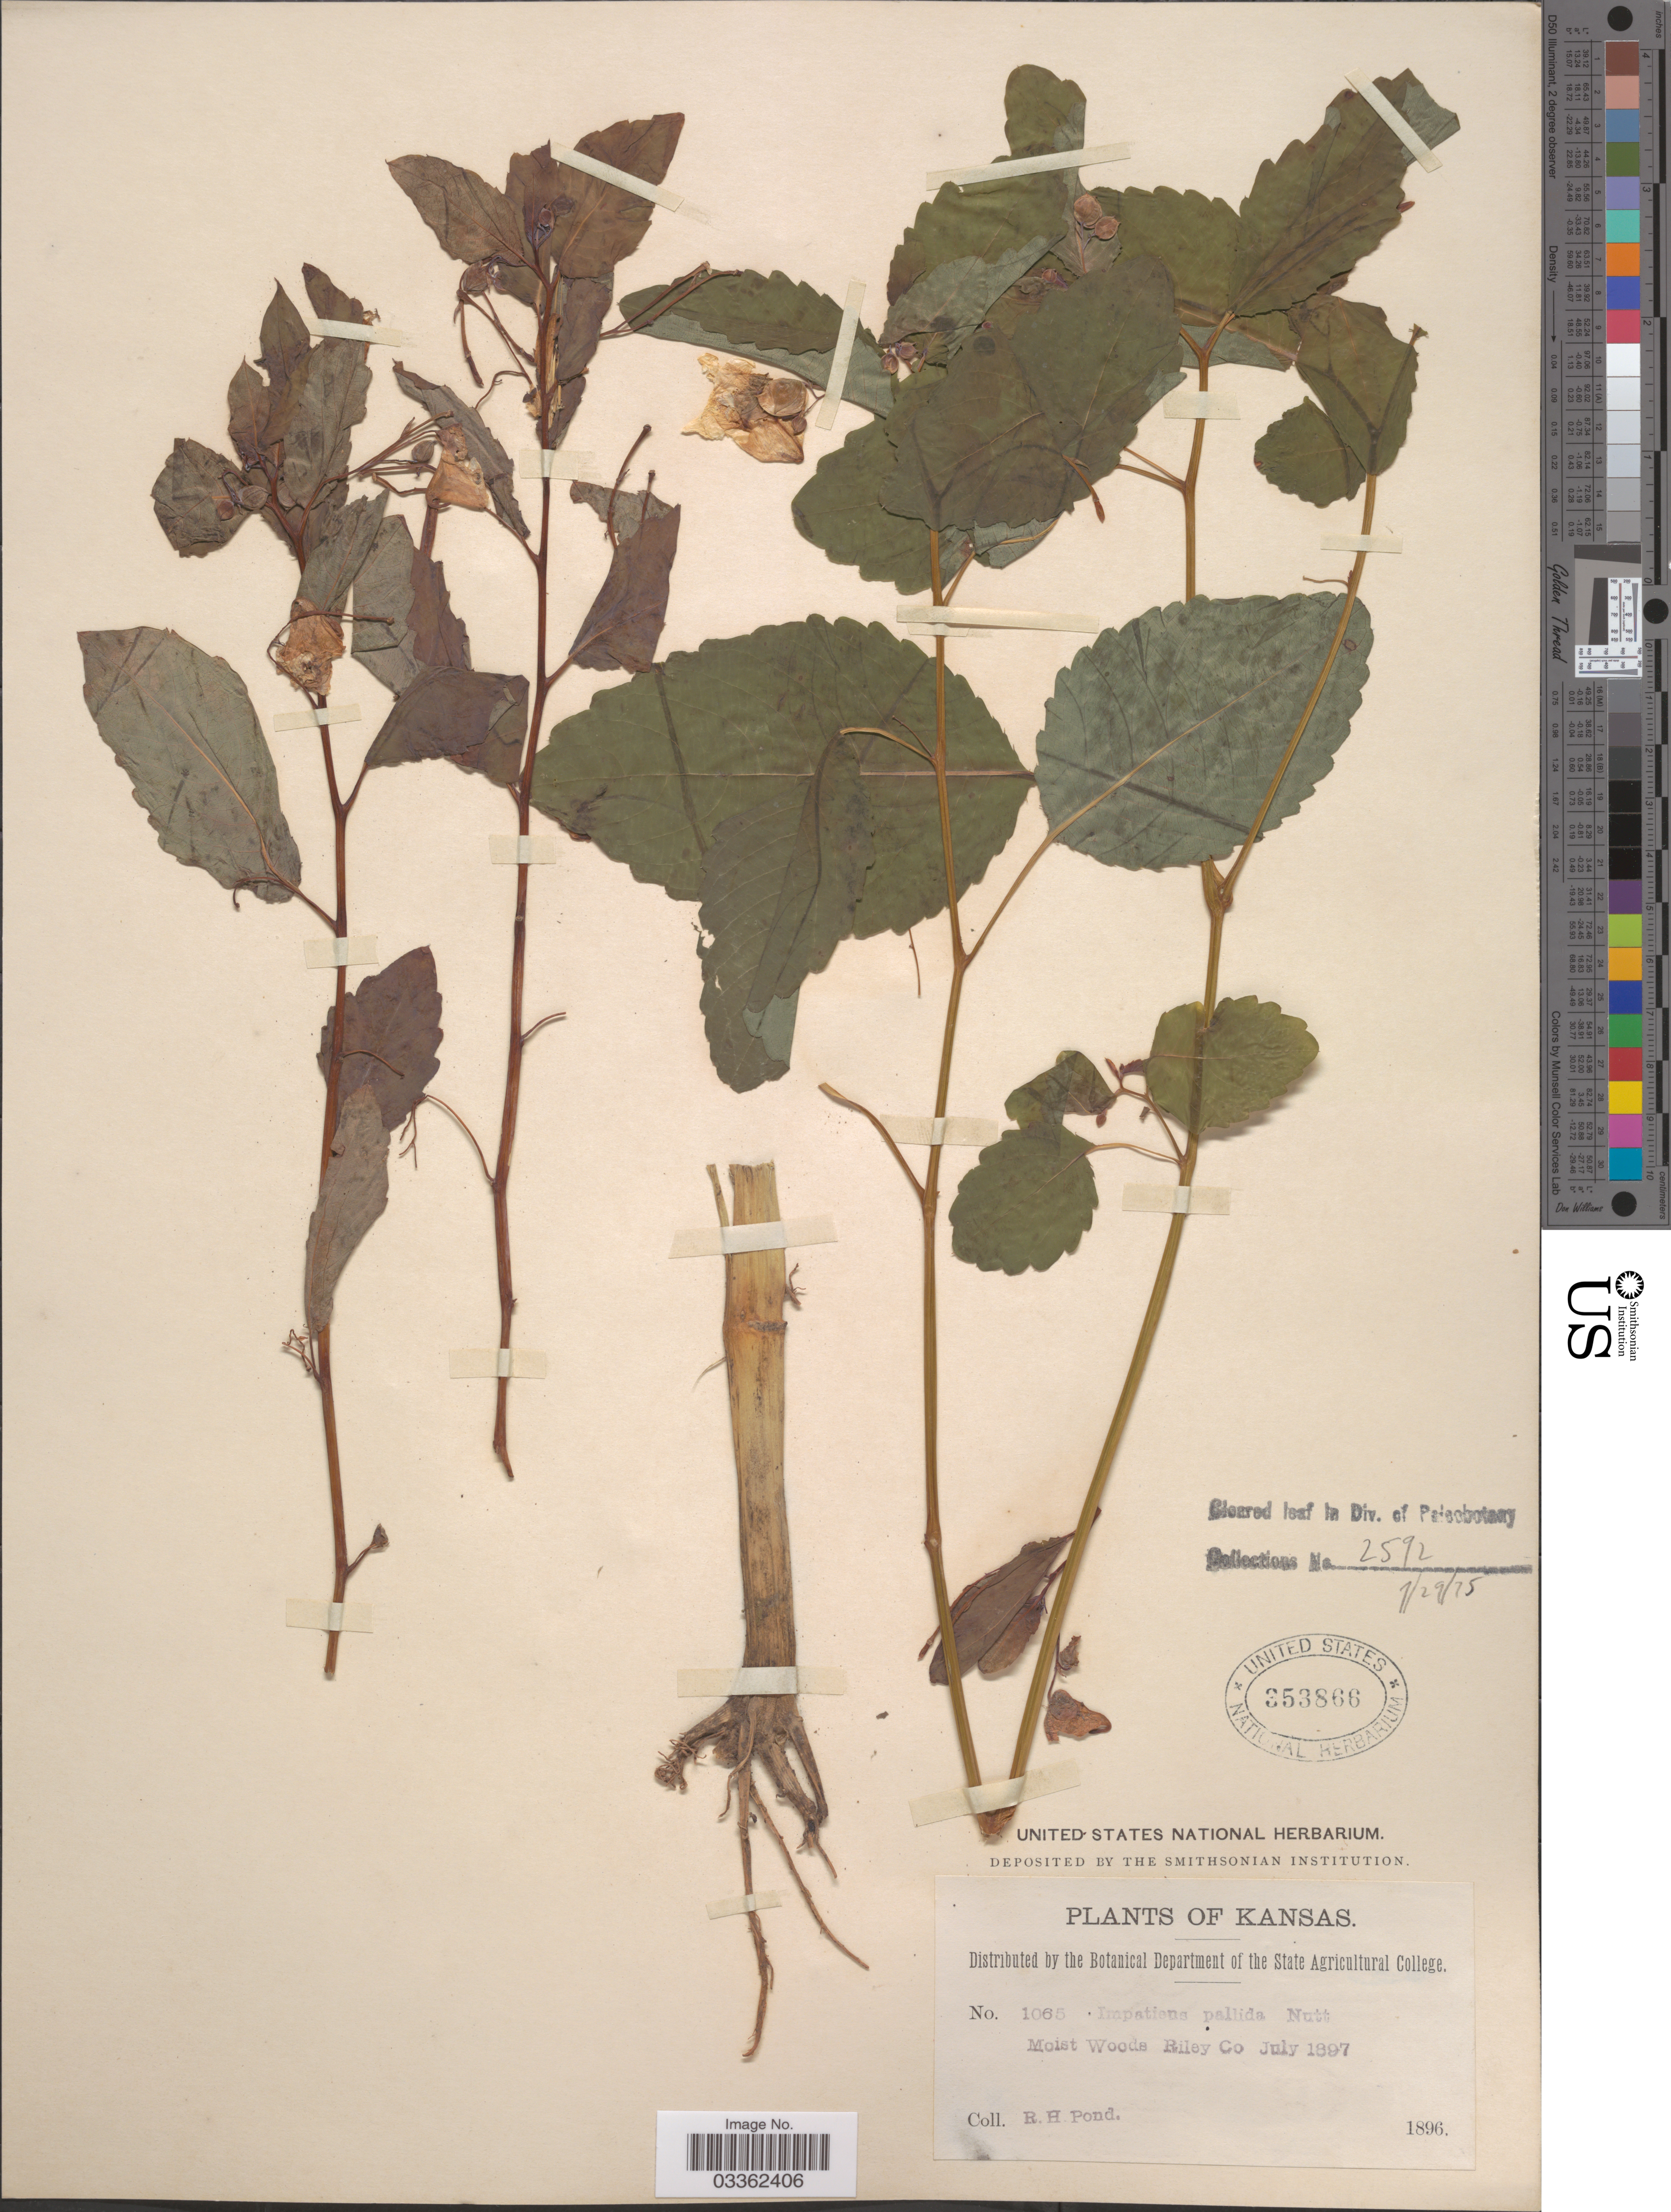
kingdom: Plantae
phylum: Tracheophyta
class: Magnoliopsida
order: Ericales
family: Balsaminaceae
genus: Impatiens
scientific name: Impatiens pallida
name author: Nutt.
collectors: R. Pond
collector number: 1065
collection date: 1897-07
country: United States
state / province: Kansas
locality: Riley Co.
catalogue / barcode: US 353866